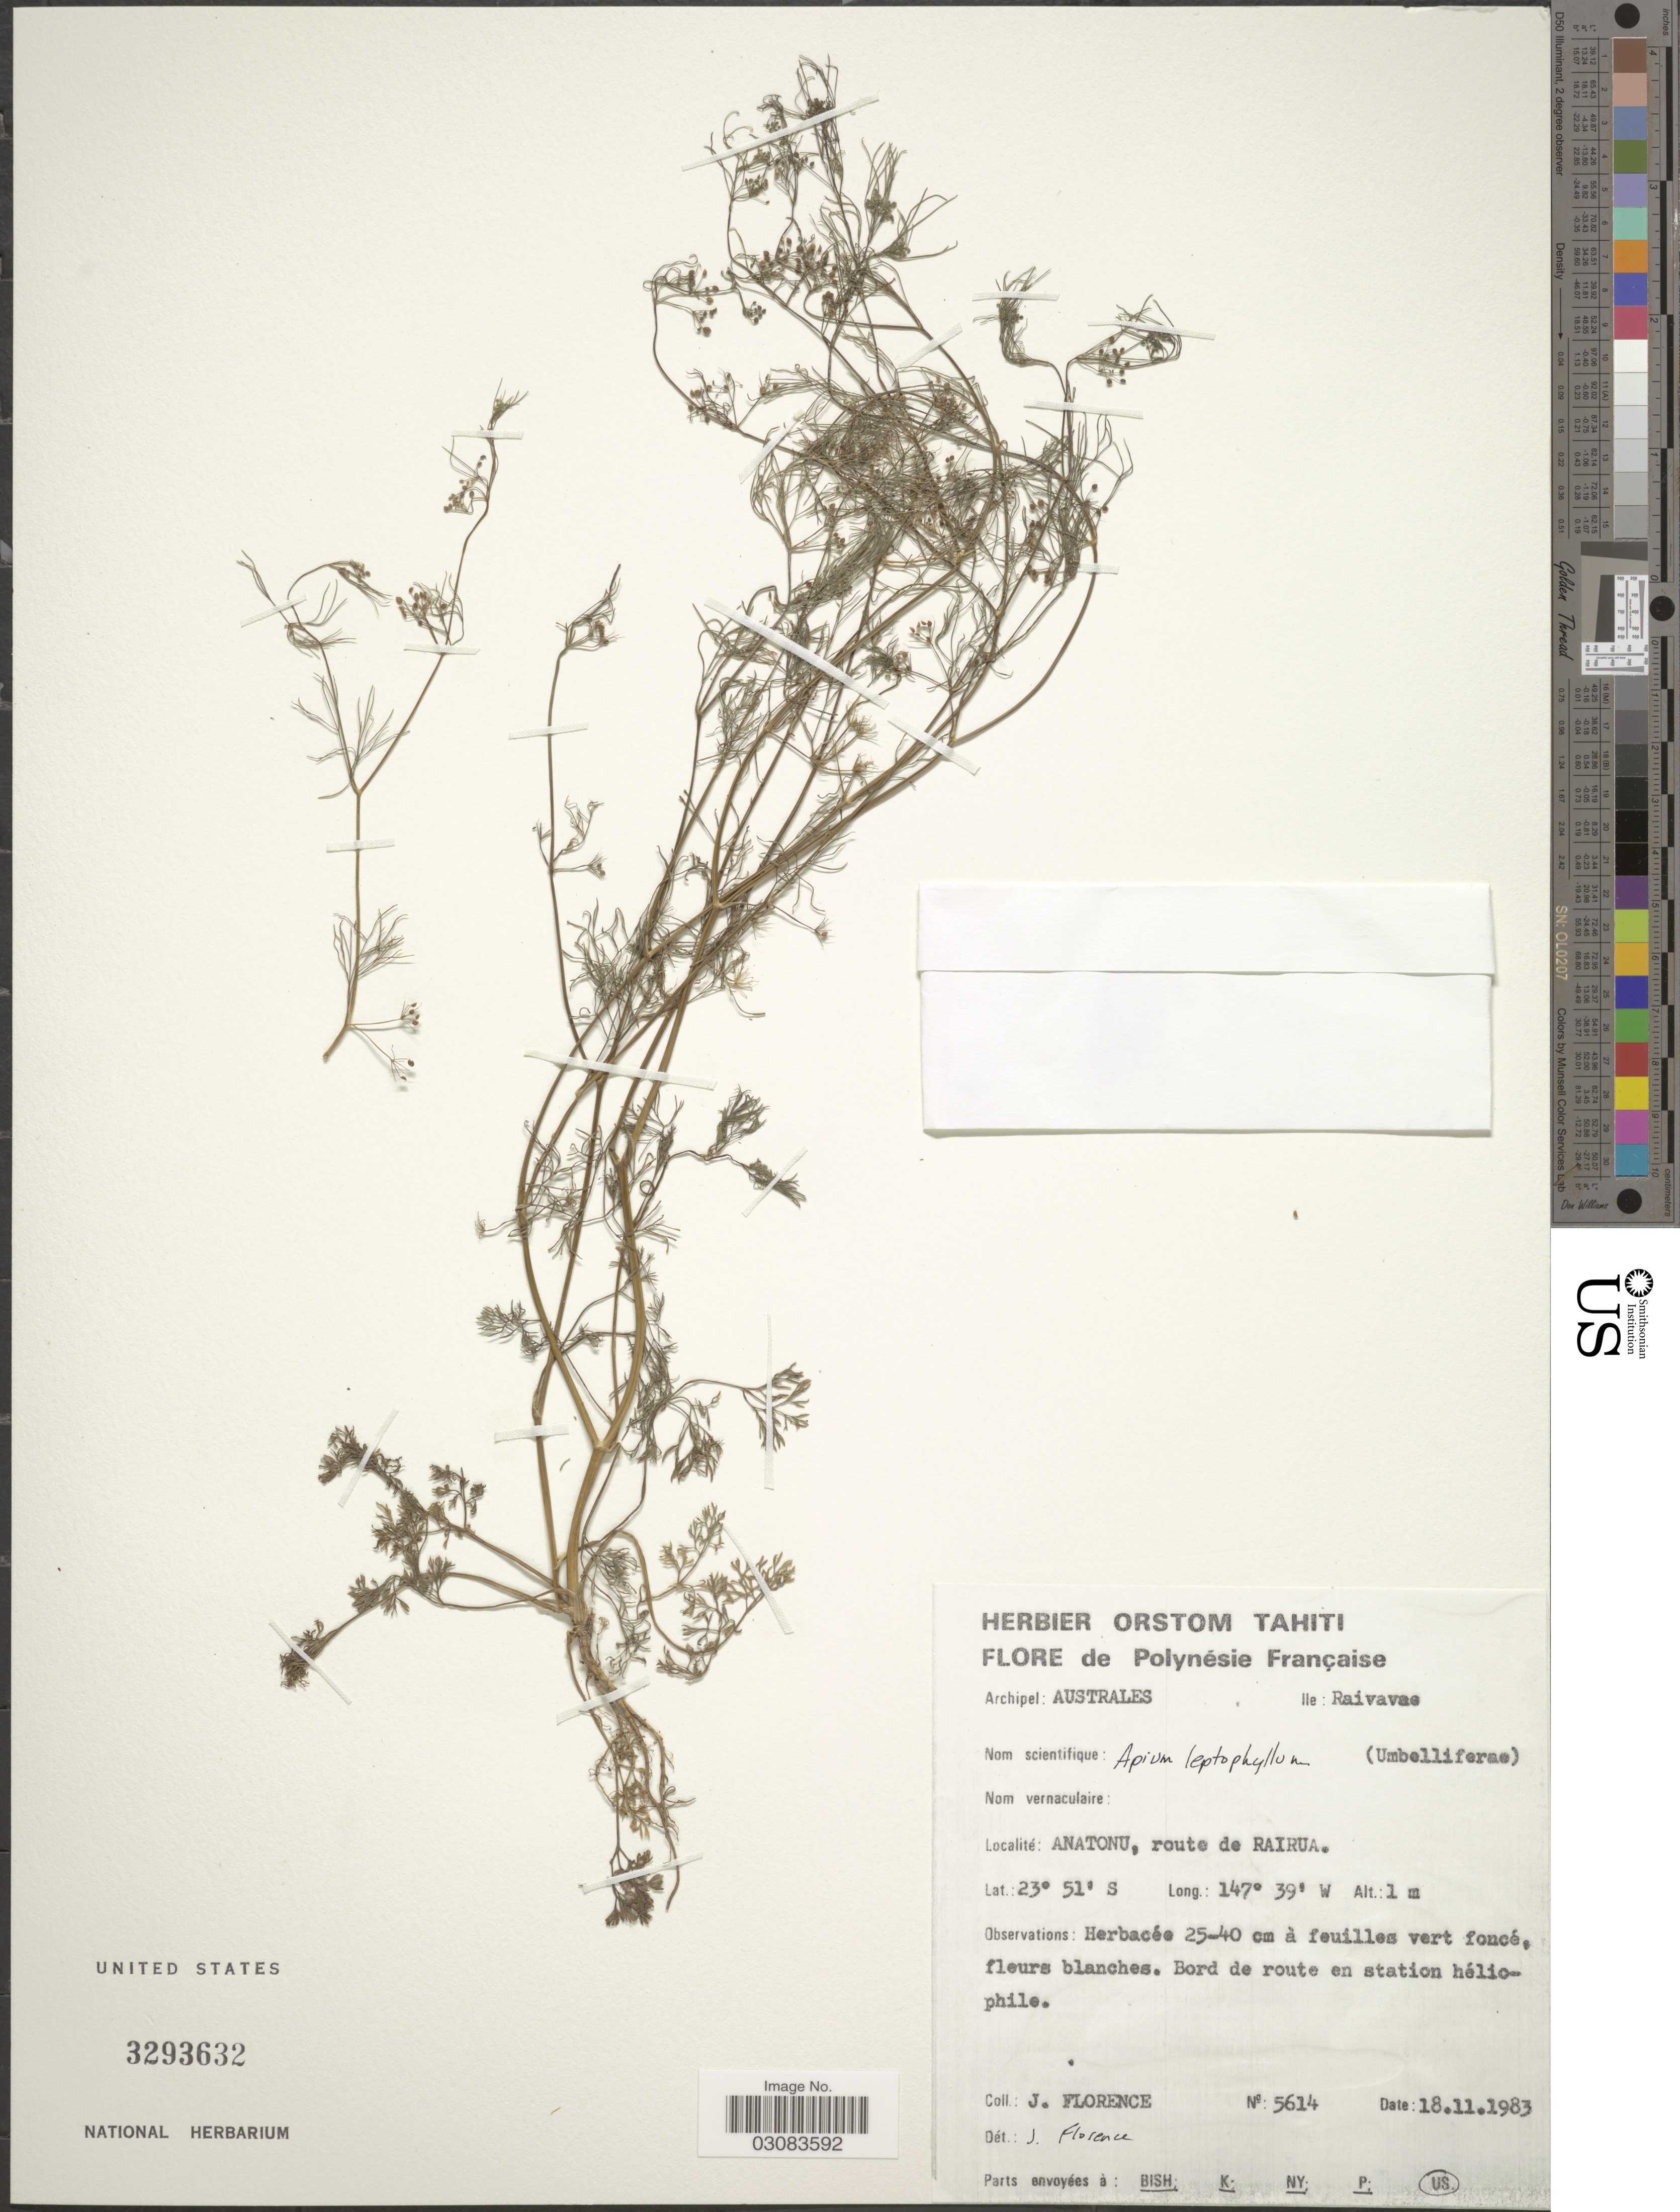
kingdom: Plantae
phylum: Tracheophyta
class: Magnoliopsida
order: Apiales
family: Apiaceae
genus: Cyclospermum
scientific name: Cyclospermum leptophyllum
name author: (Pers.) Sprague ex Britton & P. Wilson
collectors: J. Florence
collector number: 5614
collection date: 1983-11-18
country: French Polynesia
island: Raivavae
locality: Archipel: Australes. Ile: Raivavae. Anatonu, route de Rairua.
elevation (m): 1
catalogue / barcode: US 3293632